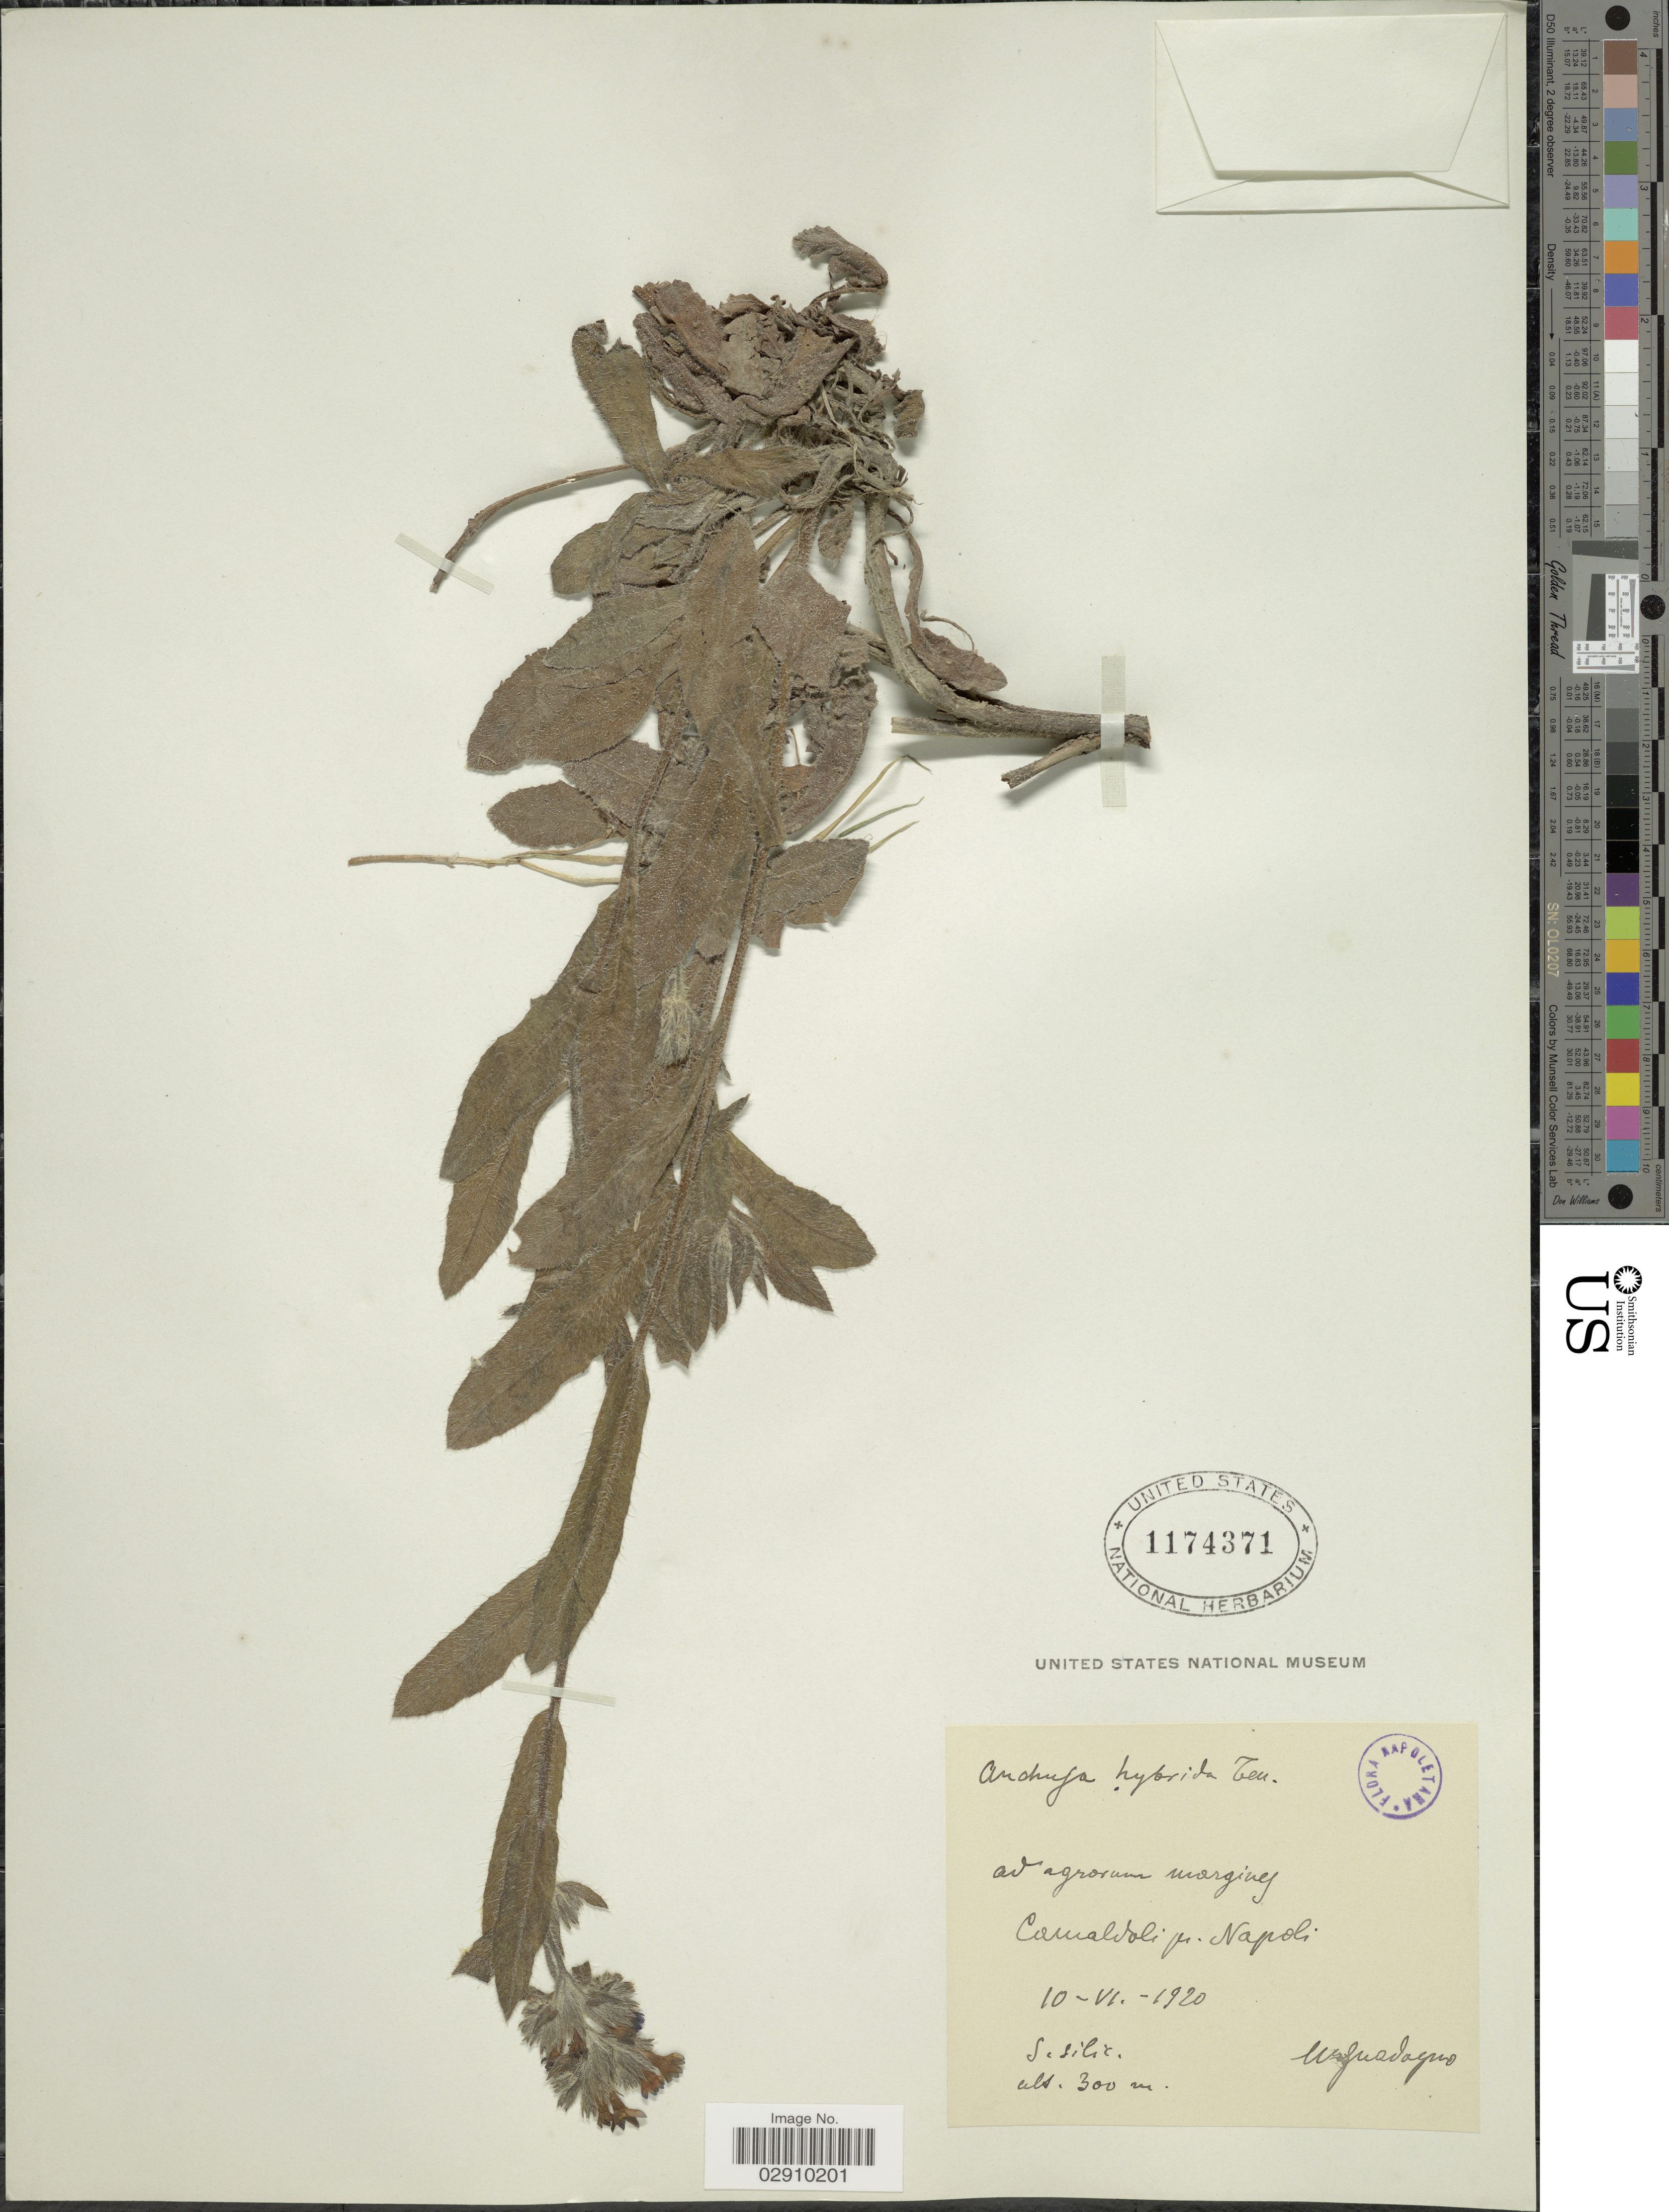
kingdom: Plantae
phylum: Tracheophyta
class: Magnoliopsida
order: Boraginales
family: Boraginaceae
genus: Anchusa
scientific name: Anchusa hybrida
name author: Ten.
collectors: M. Guadagno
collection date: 1920-06-10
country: Italy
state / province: Campania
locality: Camaldoli pr. Napoli.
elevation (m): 300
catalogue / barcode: US 1174371